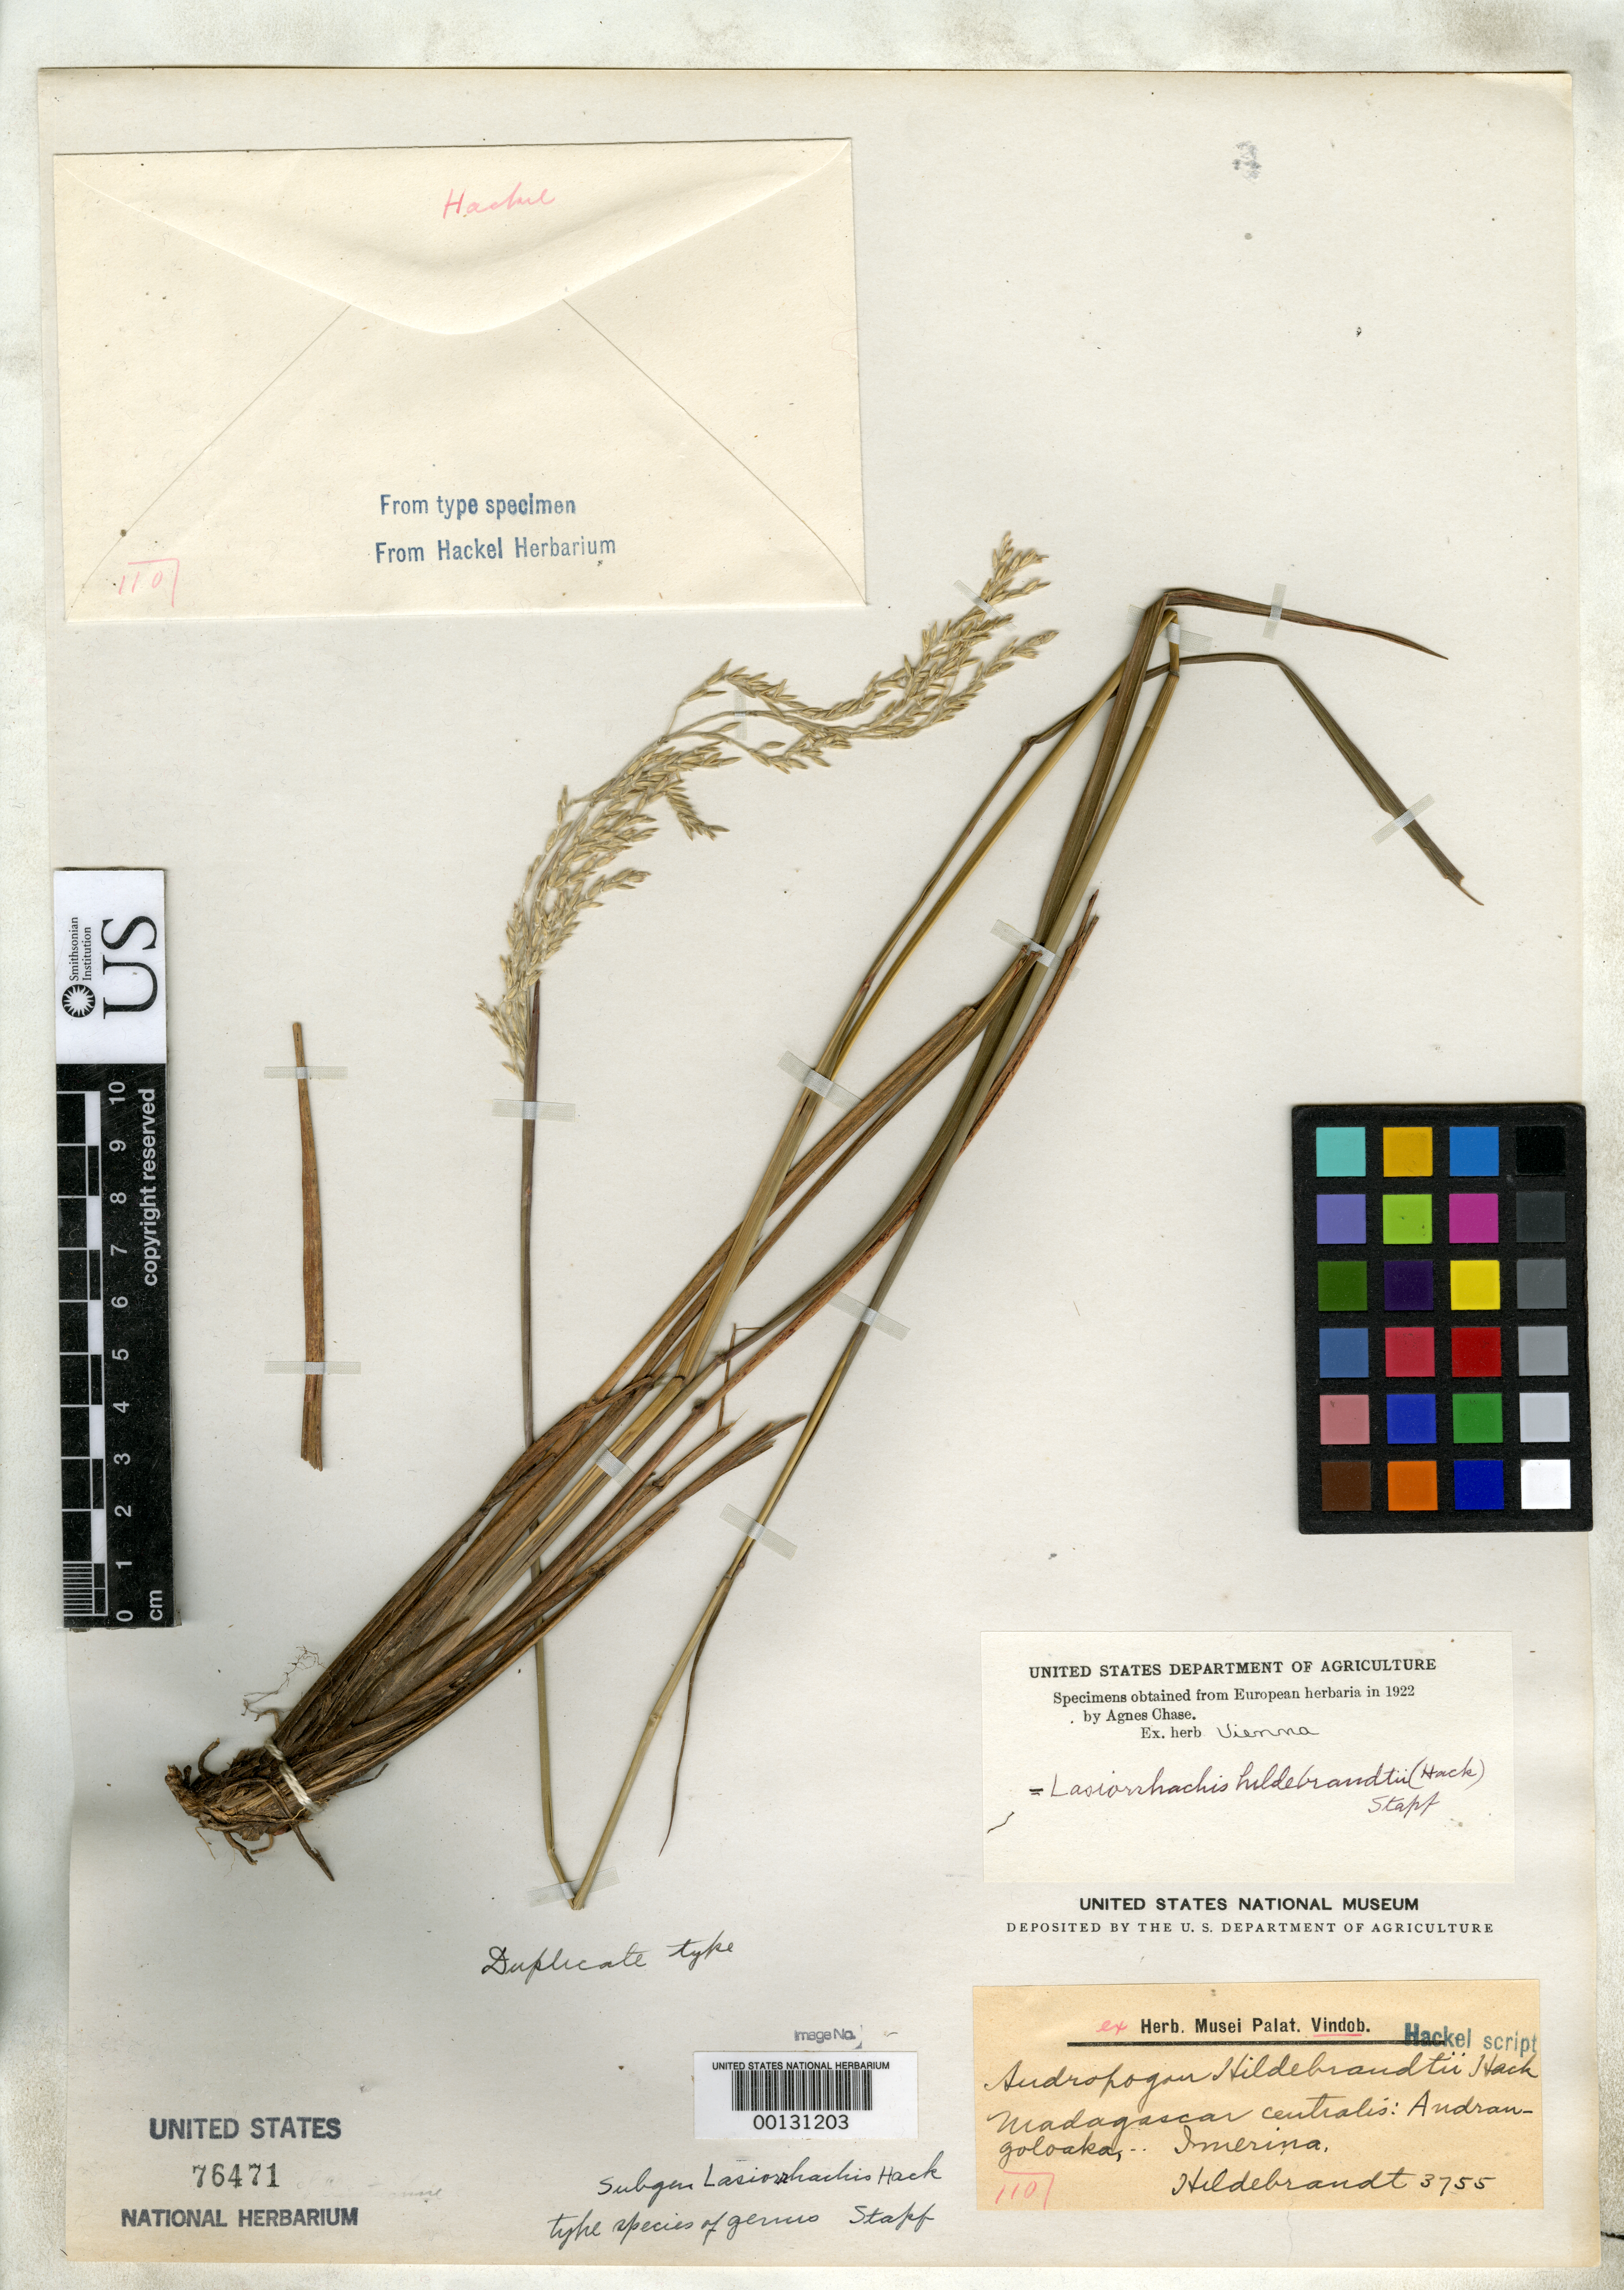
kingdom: Plantae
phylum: Tracheophyta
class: Liliopsida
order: Poales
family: Poaceae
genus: Andropogon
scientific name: Andropogon hildebrandtii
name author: Hack.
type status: Isotype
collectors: J. Hildebrandt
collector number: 3755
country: Madagascar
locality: Andrangoloaka.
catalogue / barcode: US 76471